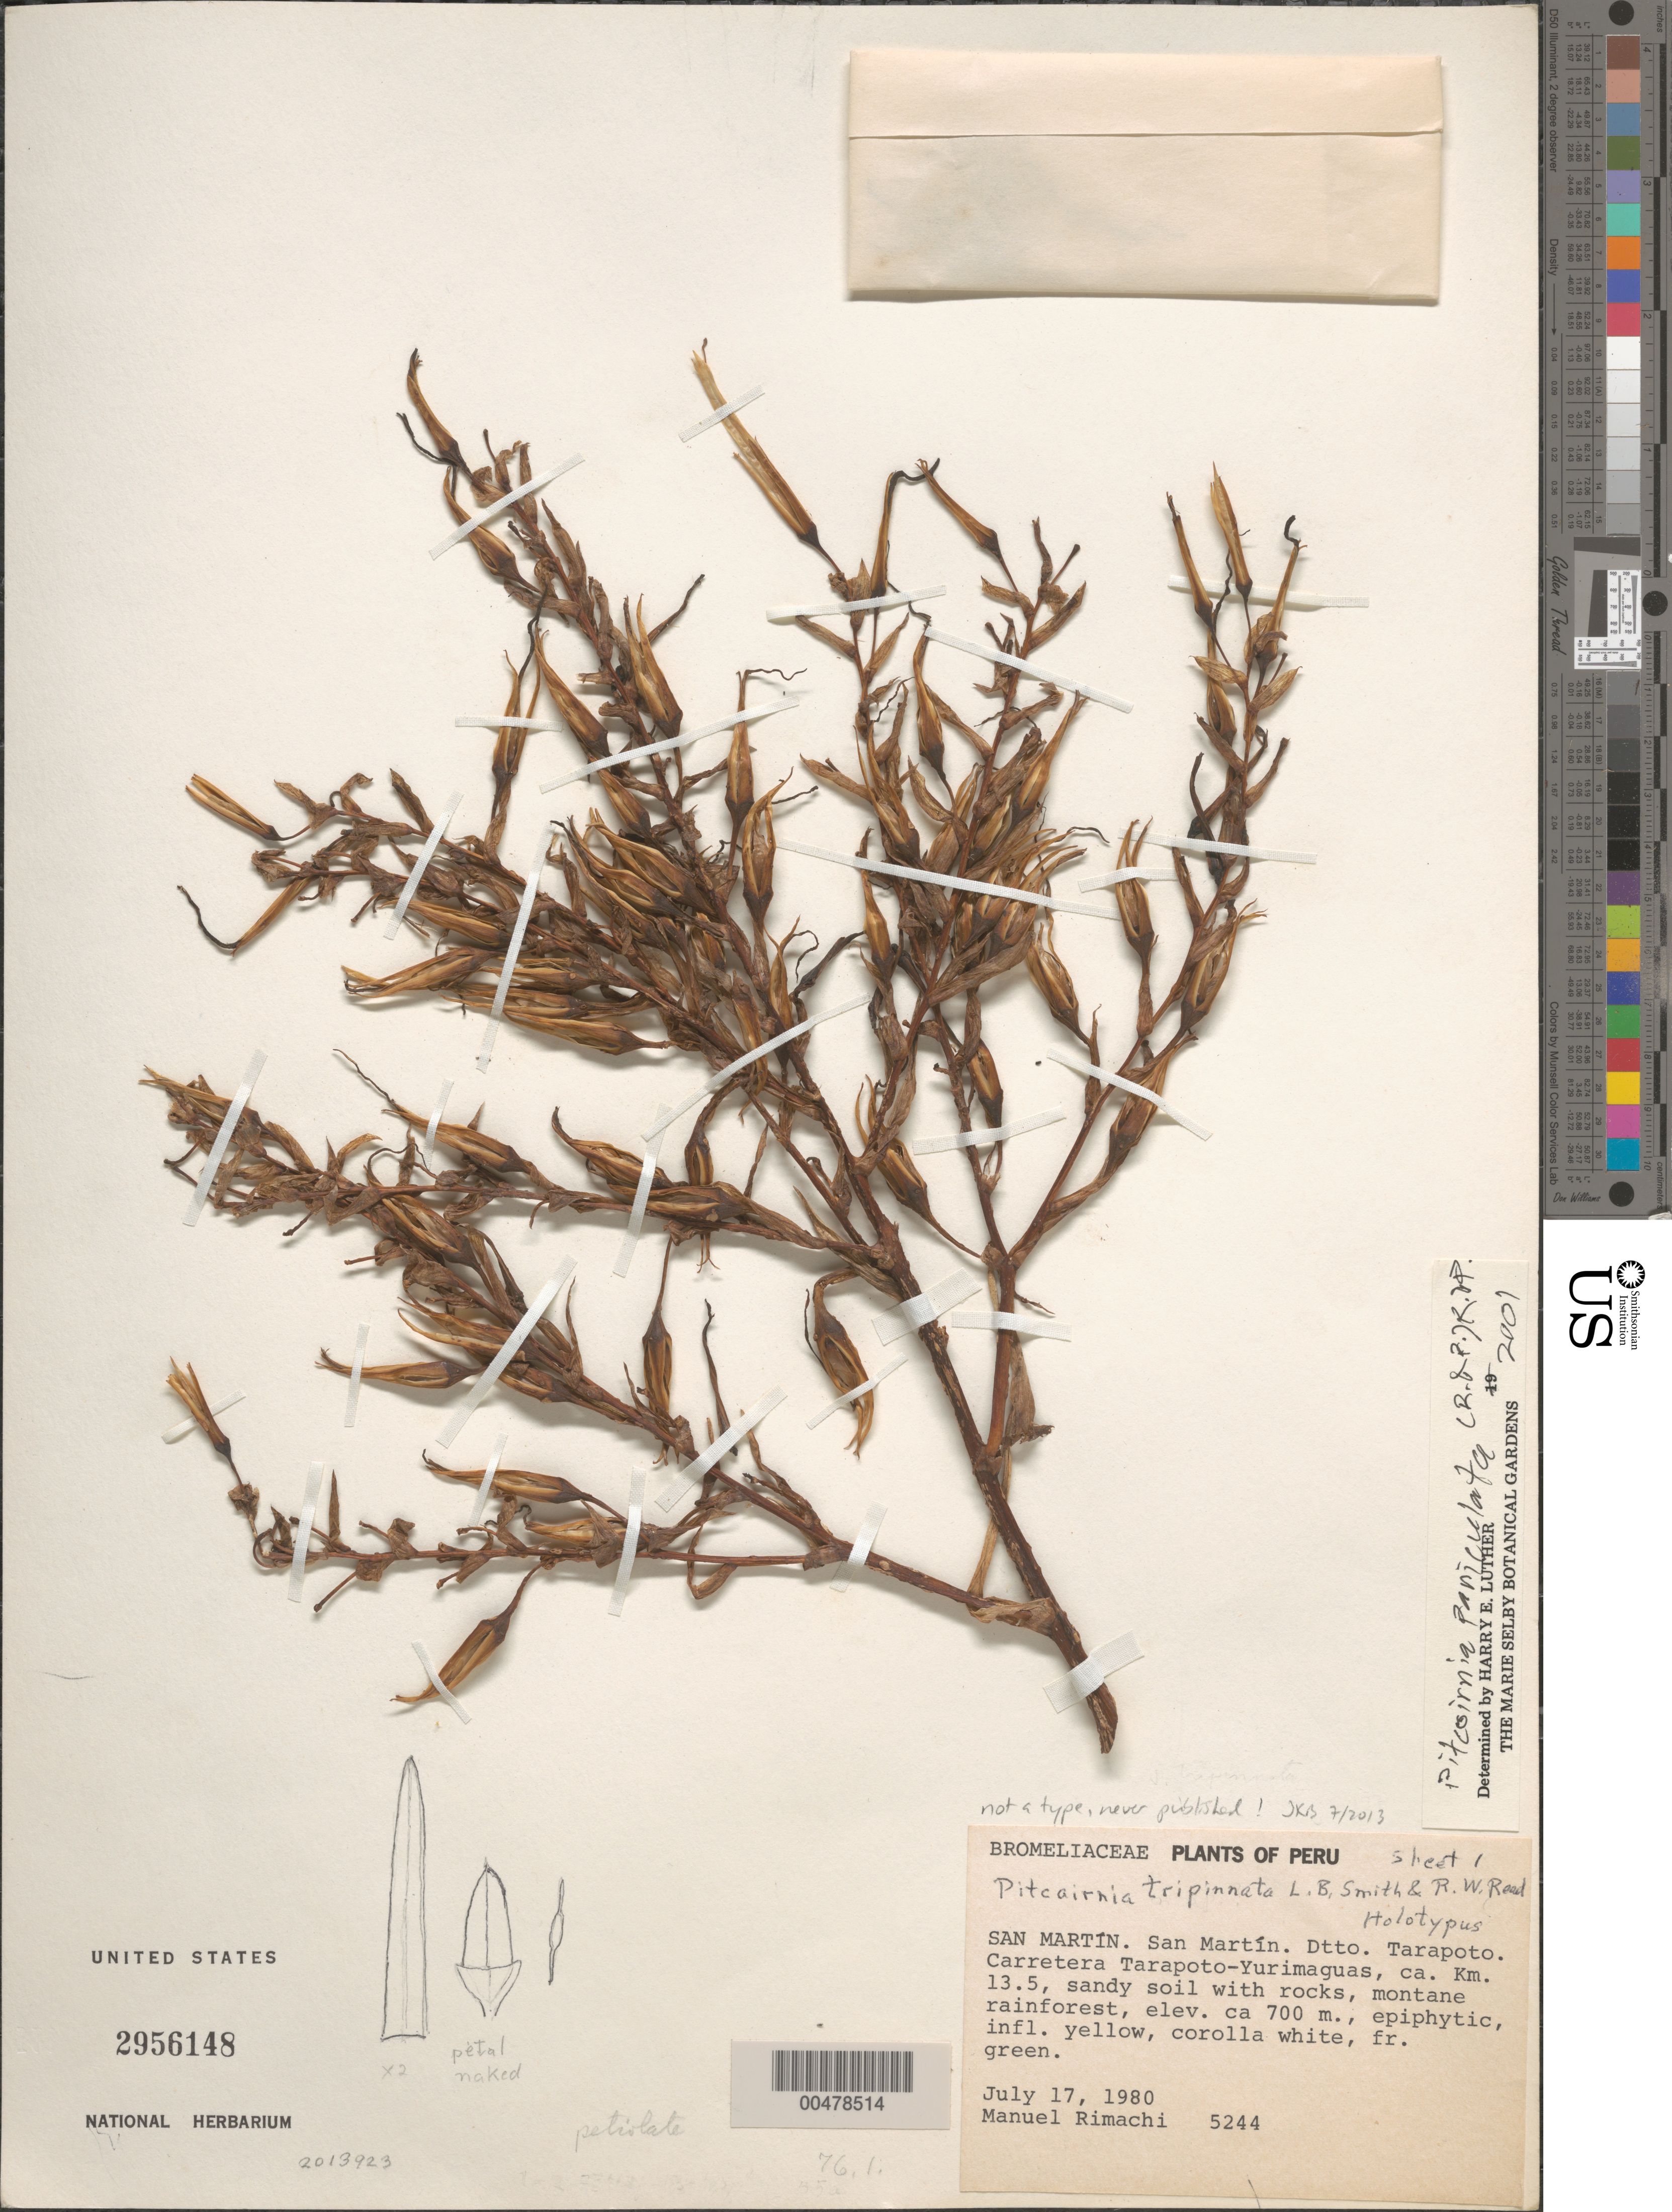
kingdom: Plantae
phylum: Tracheophyta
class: Liliopsida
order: Poales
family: Bromeliaceae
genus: Pitcairnia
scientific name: Pitcairnia paniculata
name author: (Ruiz & Pav.) Ruiz & Pav.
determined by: Luther, Harry E.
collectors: M. Rimachi Y.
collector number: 5244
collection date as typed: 17 Jul 1980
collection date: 1980-07-17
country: Peru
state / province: San Martín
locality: Tarapoto (district?), san martin, carretera tarapoto-yurimaguas, ca. km 13.5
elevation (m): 700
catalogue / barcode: US 2956148